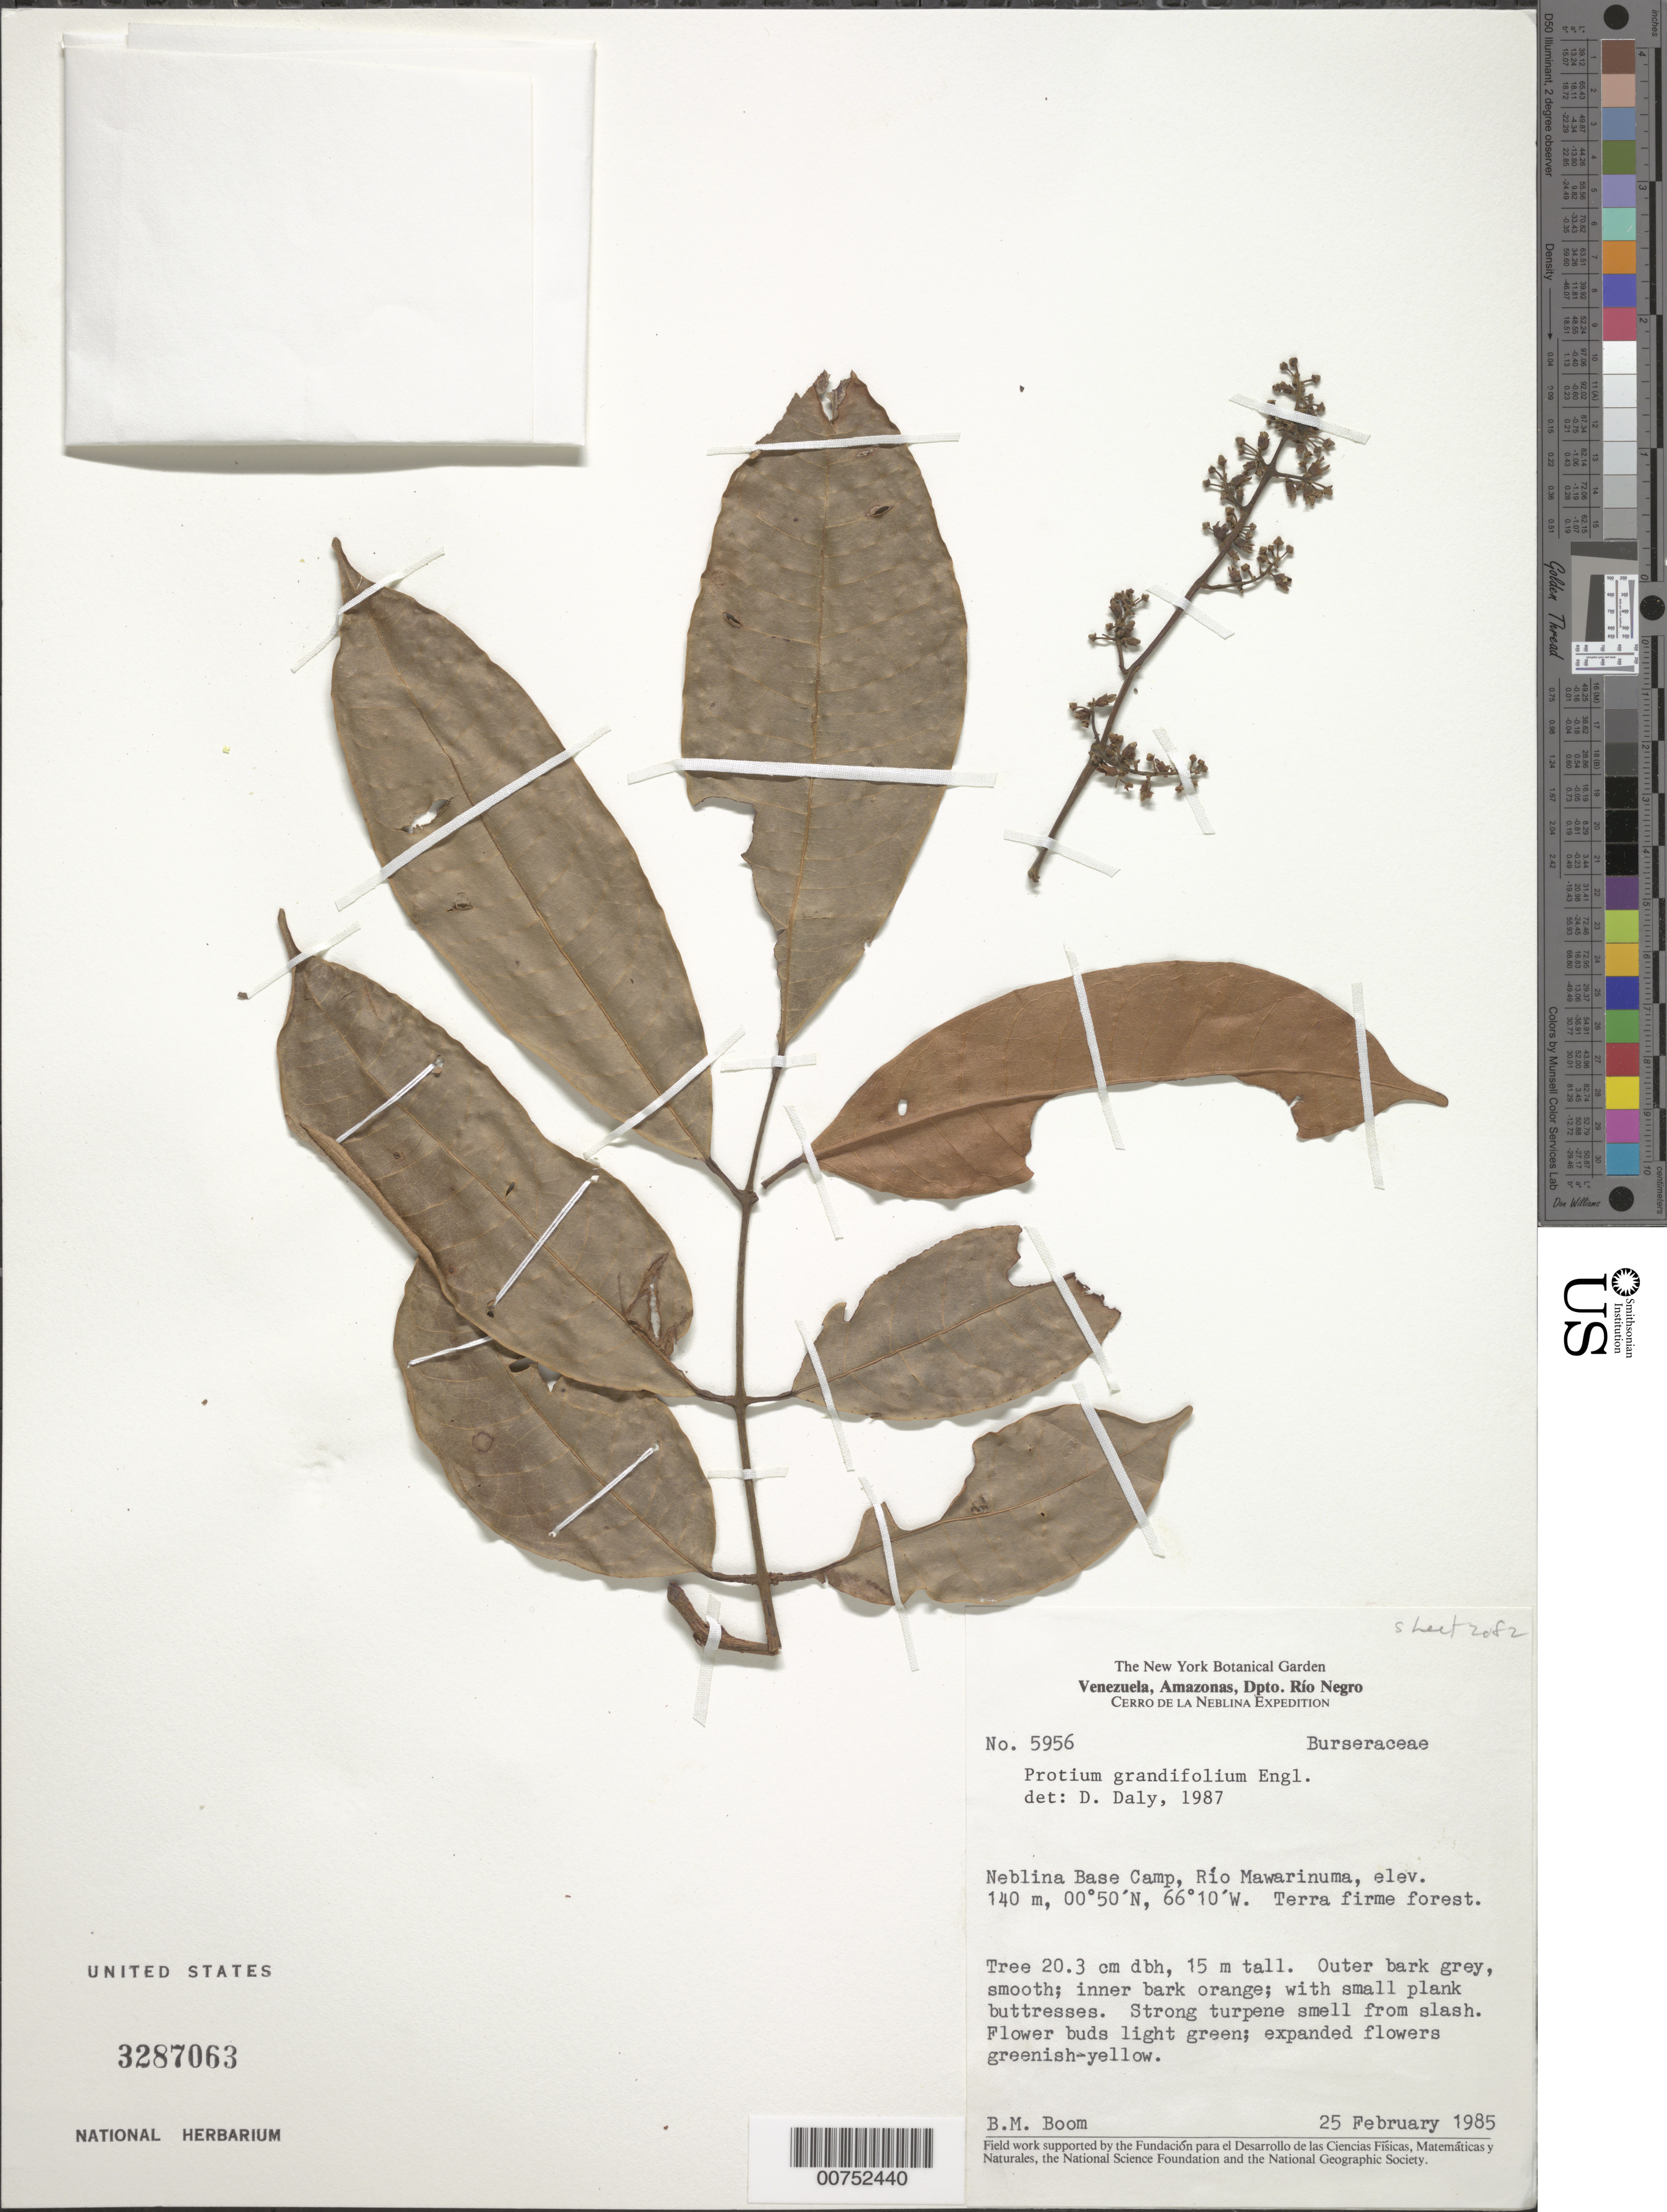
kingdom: Plantae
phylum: Tracheophyta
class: Magnoliopsida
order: Sapindales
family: Burseraceae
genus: Protium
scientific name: Protium grandifolium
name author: Engl.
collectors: B. M. Boom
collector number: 5956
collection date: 1985-02-25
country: Venezuela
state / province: Amazonas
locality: Dpto. Río Negro. Cerra de la Neblina. Neblina Base Camp, Río Mawarinuma.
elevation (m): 140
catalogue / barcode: US 3287063